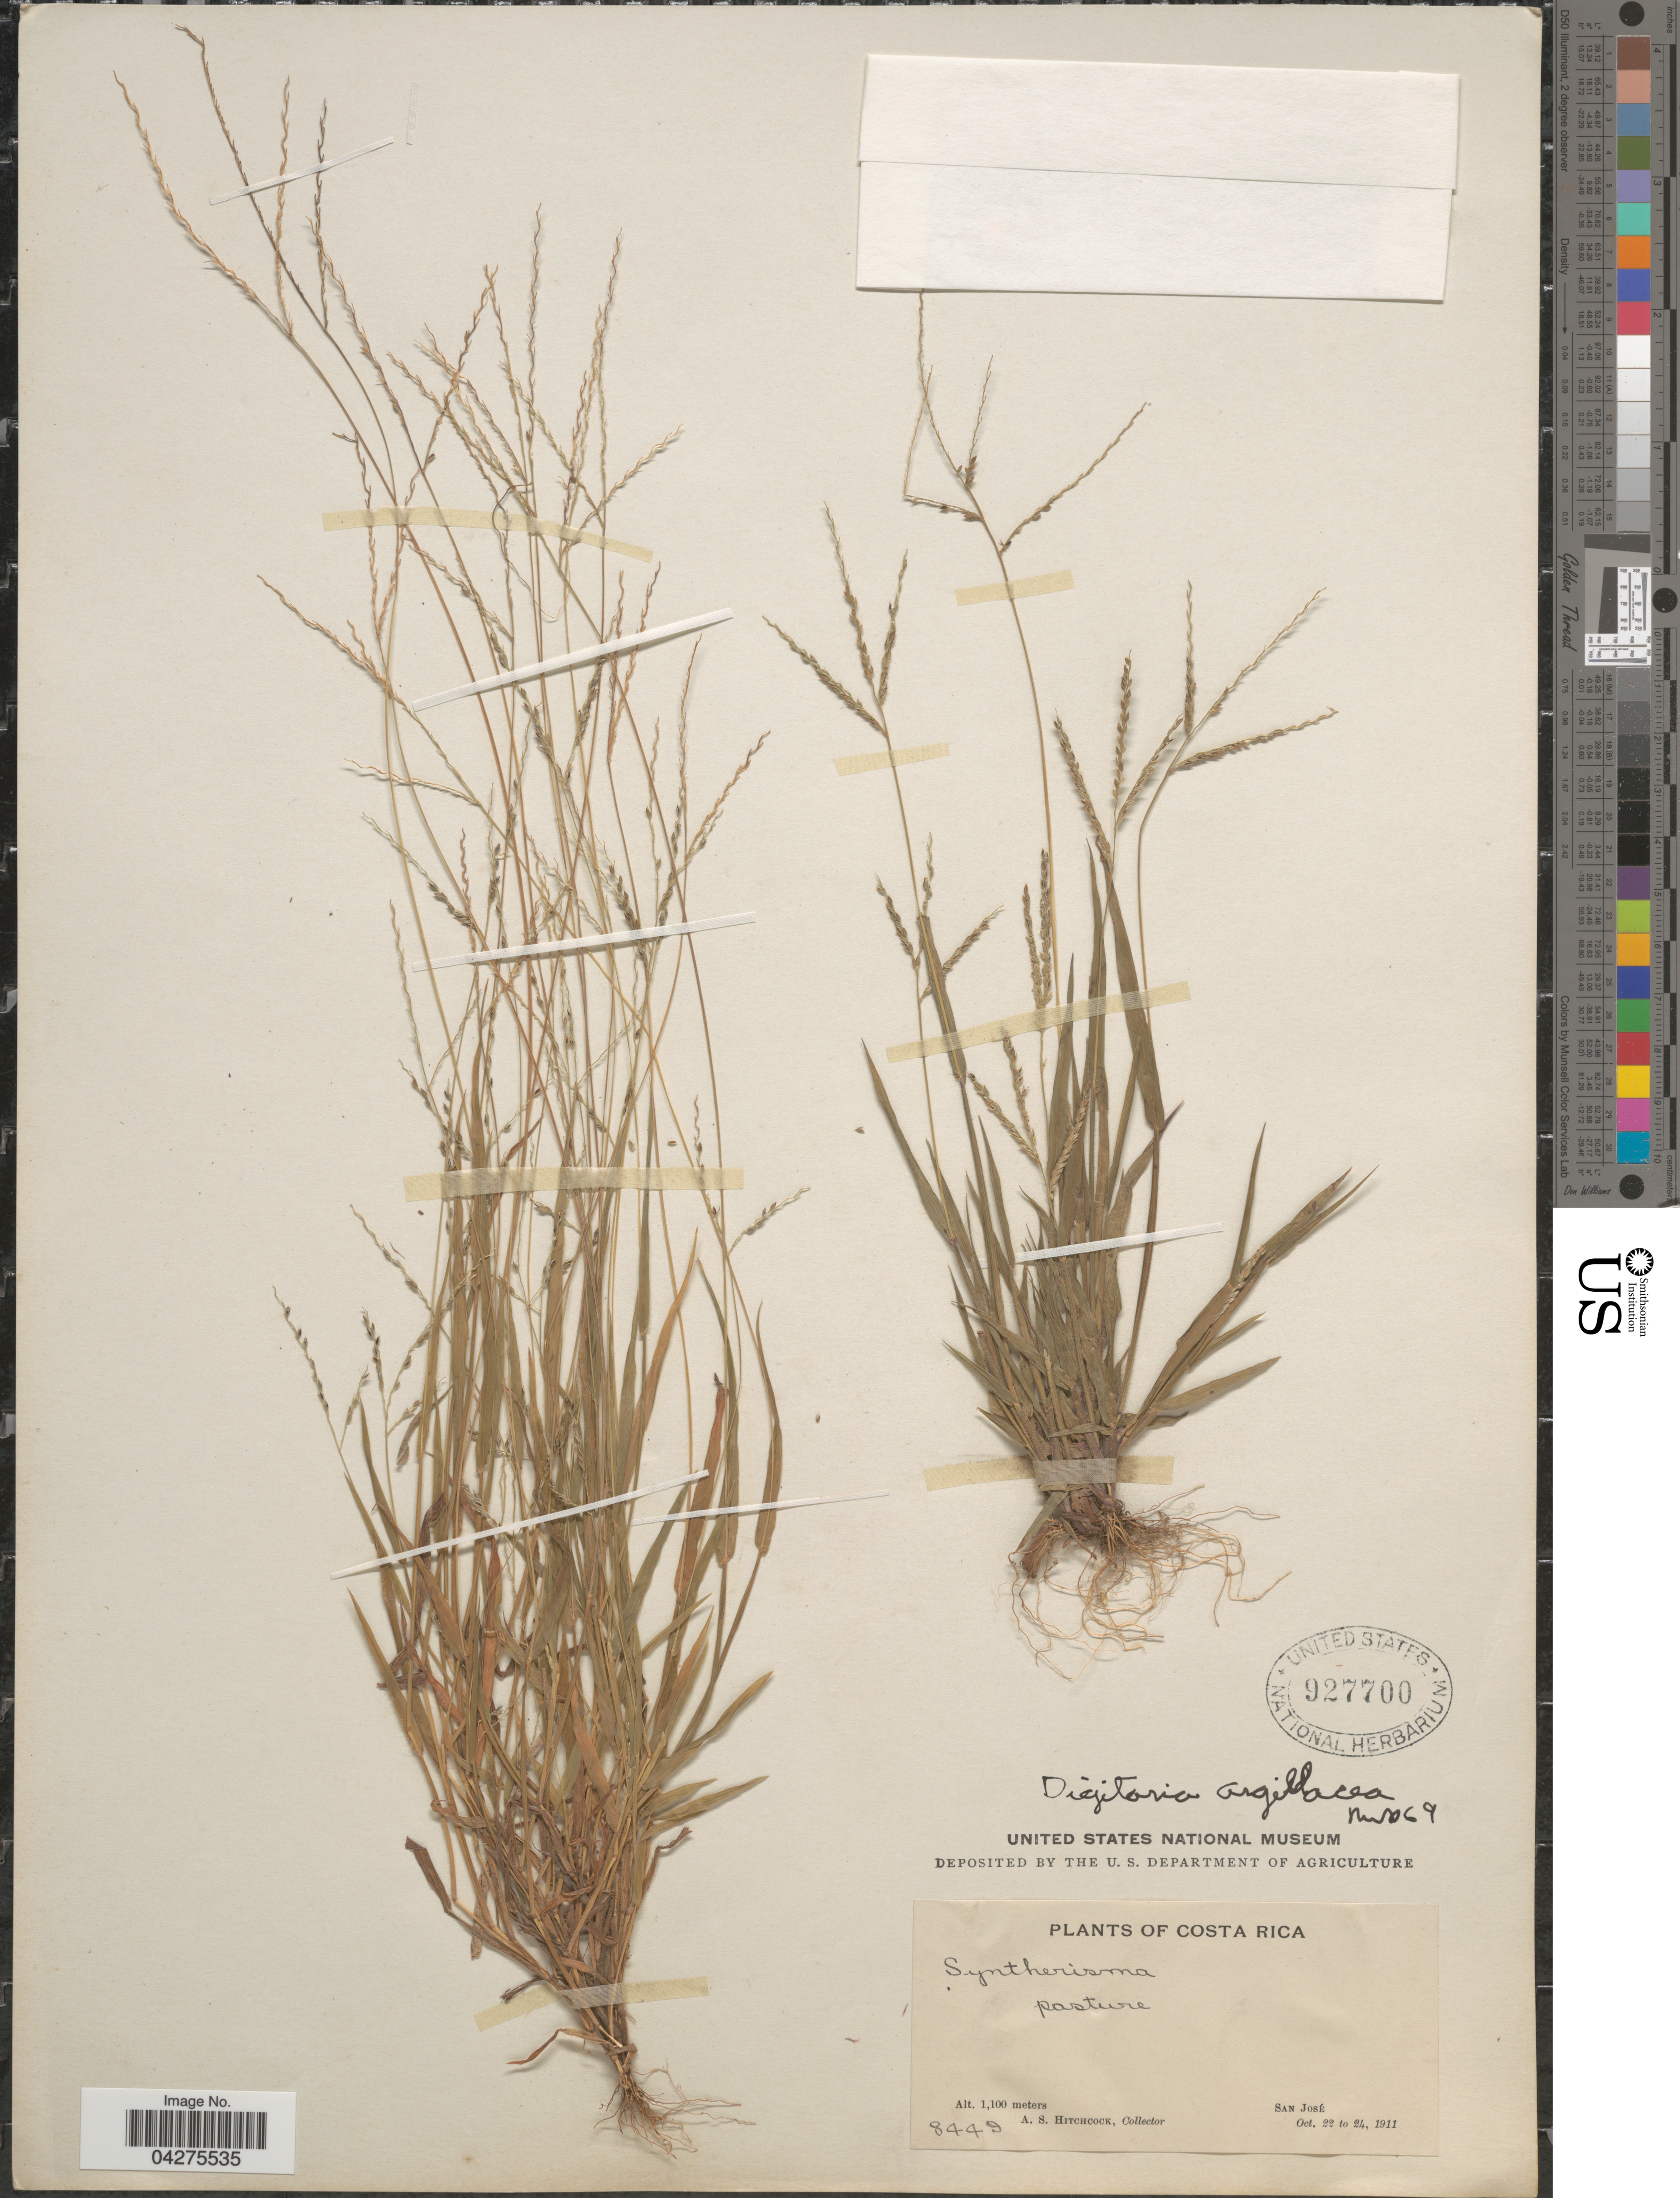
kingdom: Plantae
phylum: Tracheophyta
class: Liliopsida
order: Poales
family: Poaceae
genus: Digitaria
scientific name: Digitaria argillacea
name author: (Hitchc. & Chase) Fernald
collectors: A. S. Hitchcock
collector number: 8449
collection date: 1911-10-22/1911-10-24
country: Costa Rica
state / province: San José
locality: Pasture.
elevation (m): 1100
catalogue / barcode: US 927700